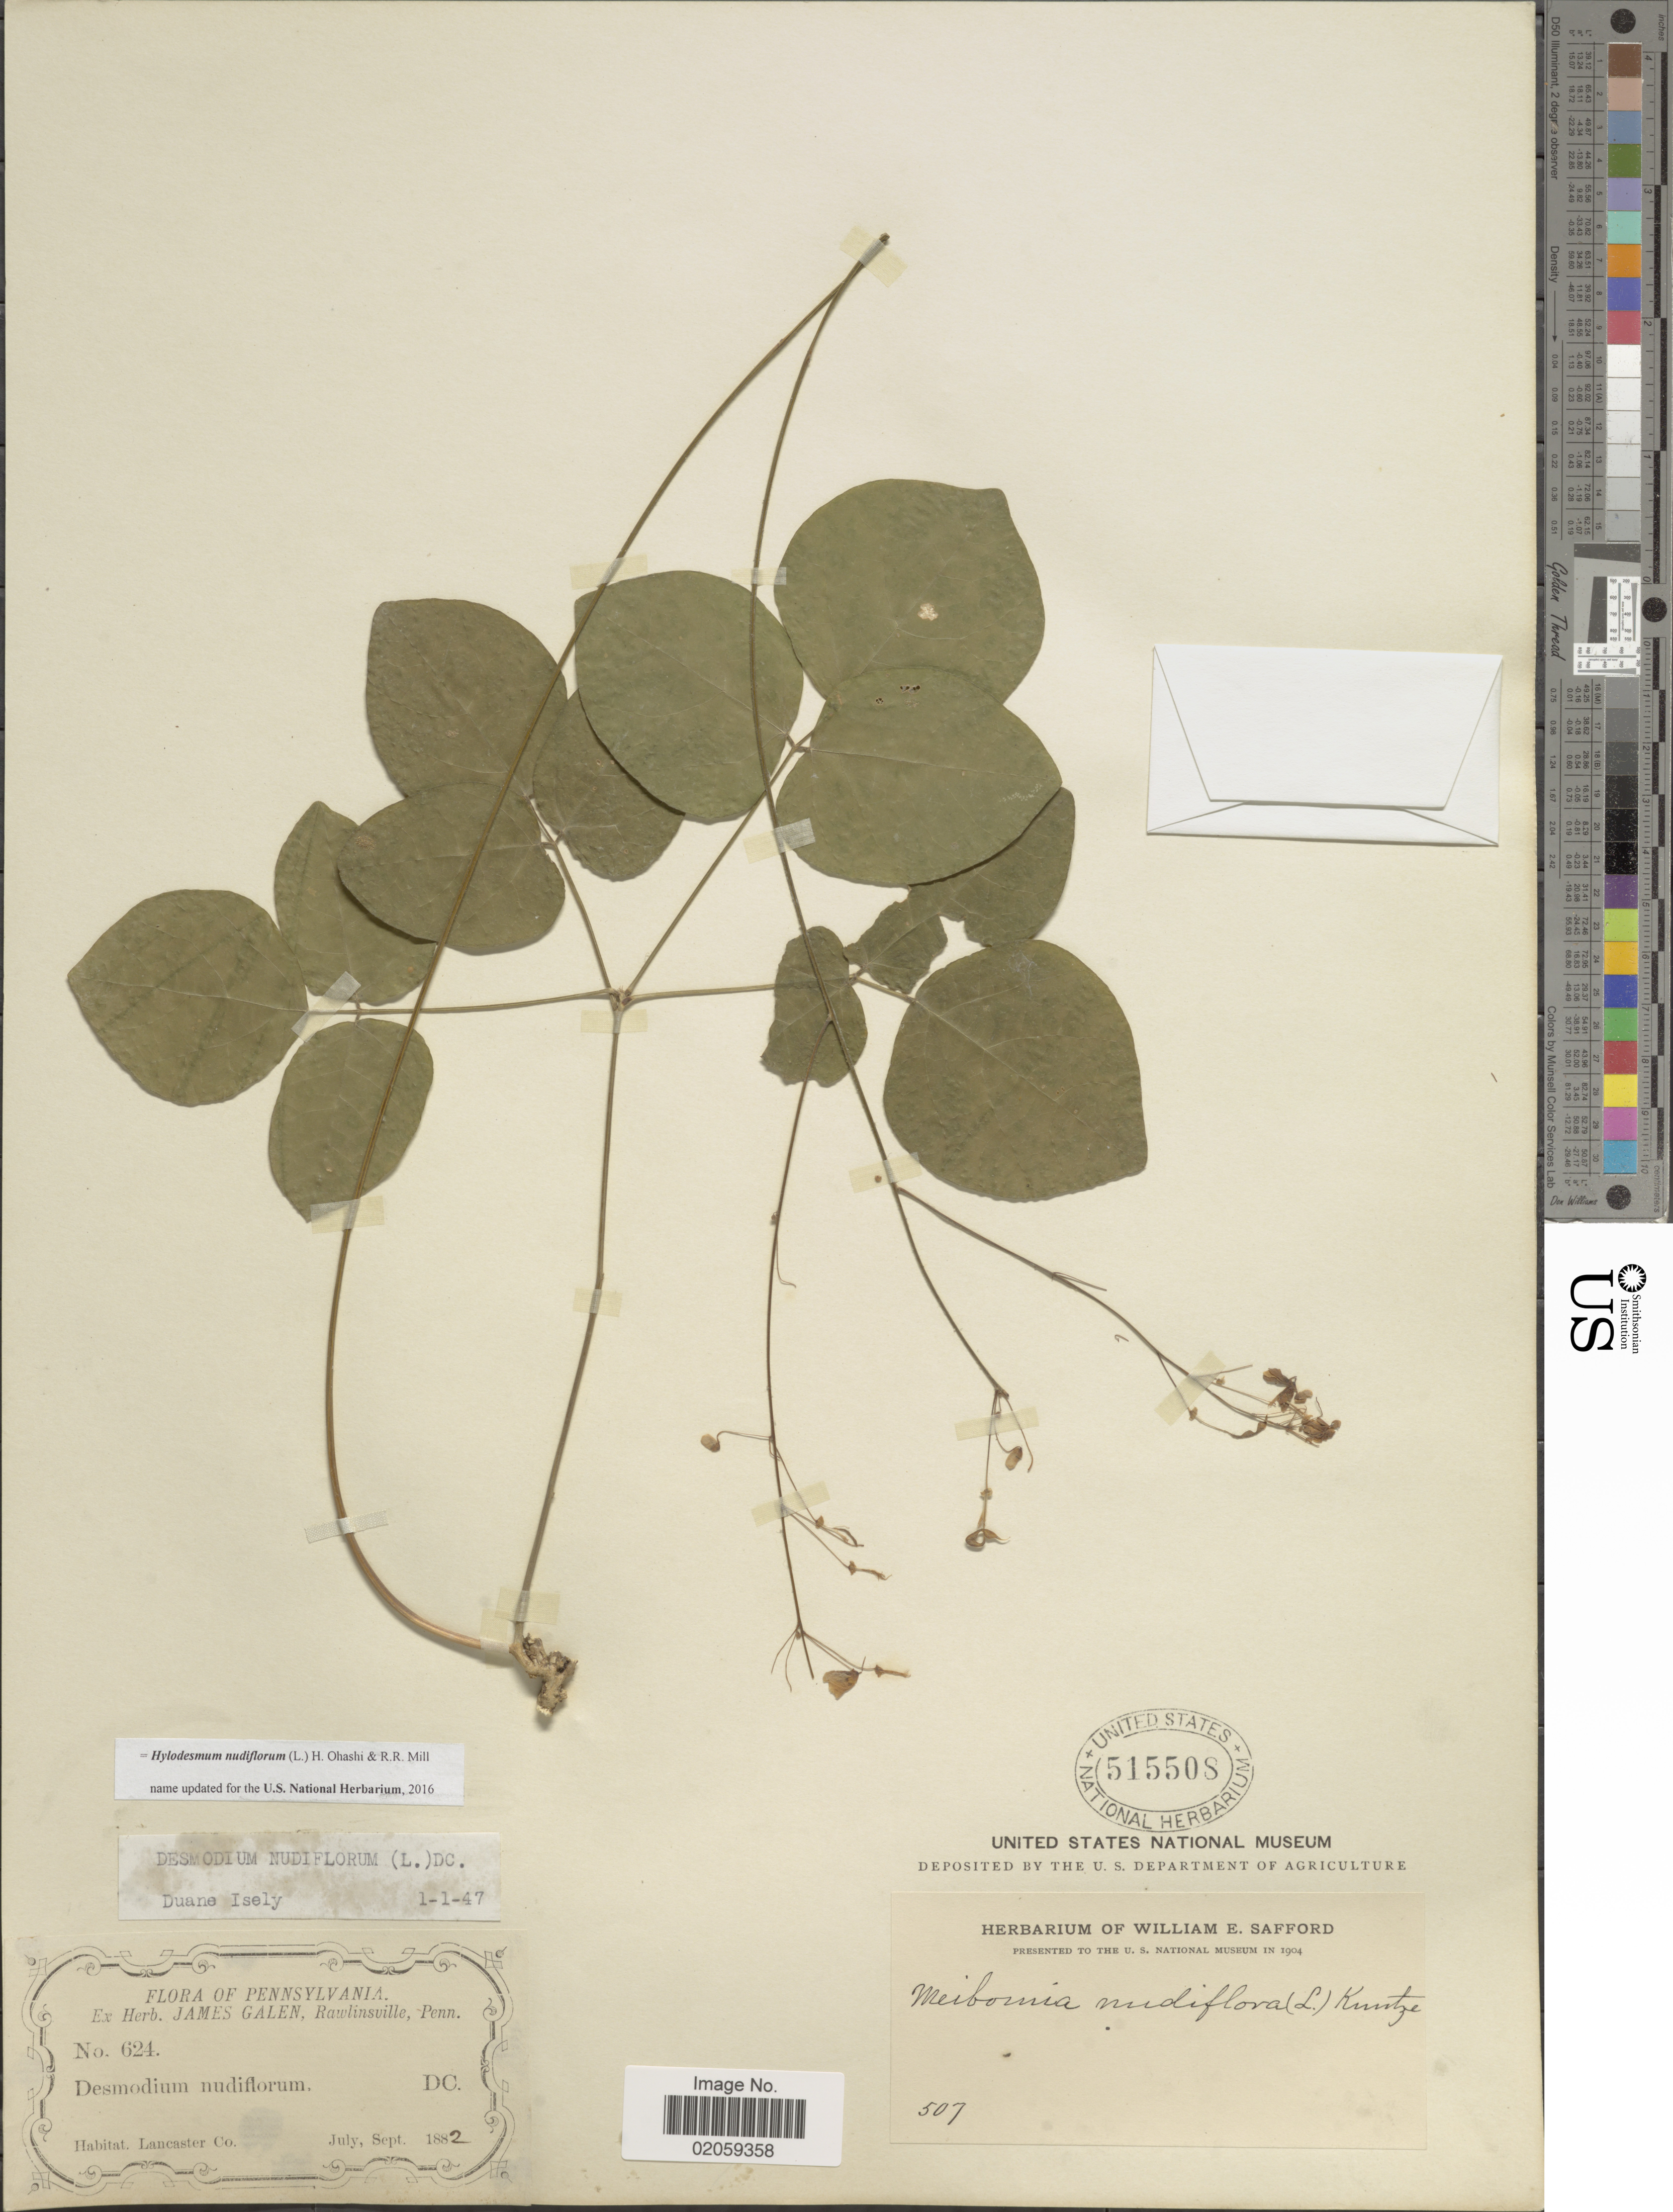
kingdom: Plantae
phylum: Tracheophyta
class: Magnoliopsida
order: Fabales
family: Fabaceae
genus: Hylodesmum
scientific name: Hylodesmum nudiflorum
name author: (L.) H. Ohashi & R.R. Mill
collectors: ex Herb. James Galen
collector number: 624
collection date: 1882-07/1882-09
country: United States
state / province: Pennsylvania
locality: Lancaster Co.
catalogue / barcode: US 515508